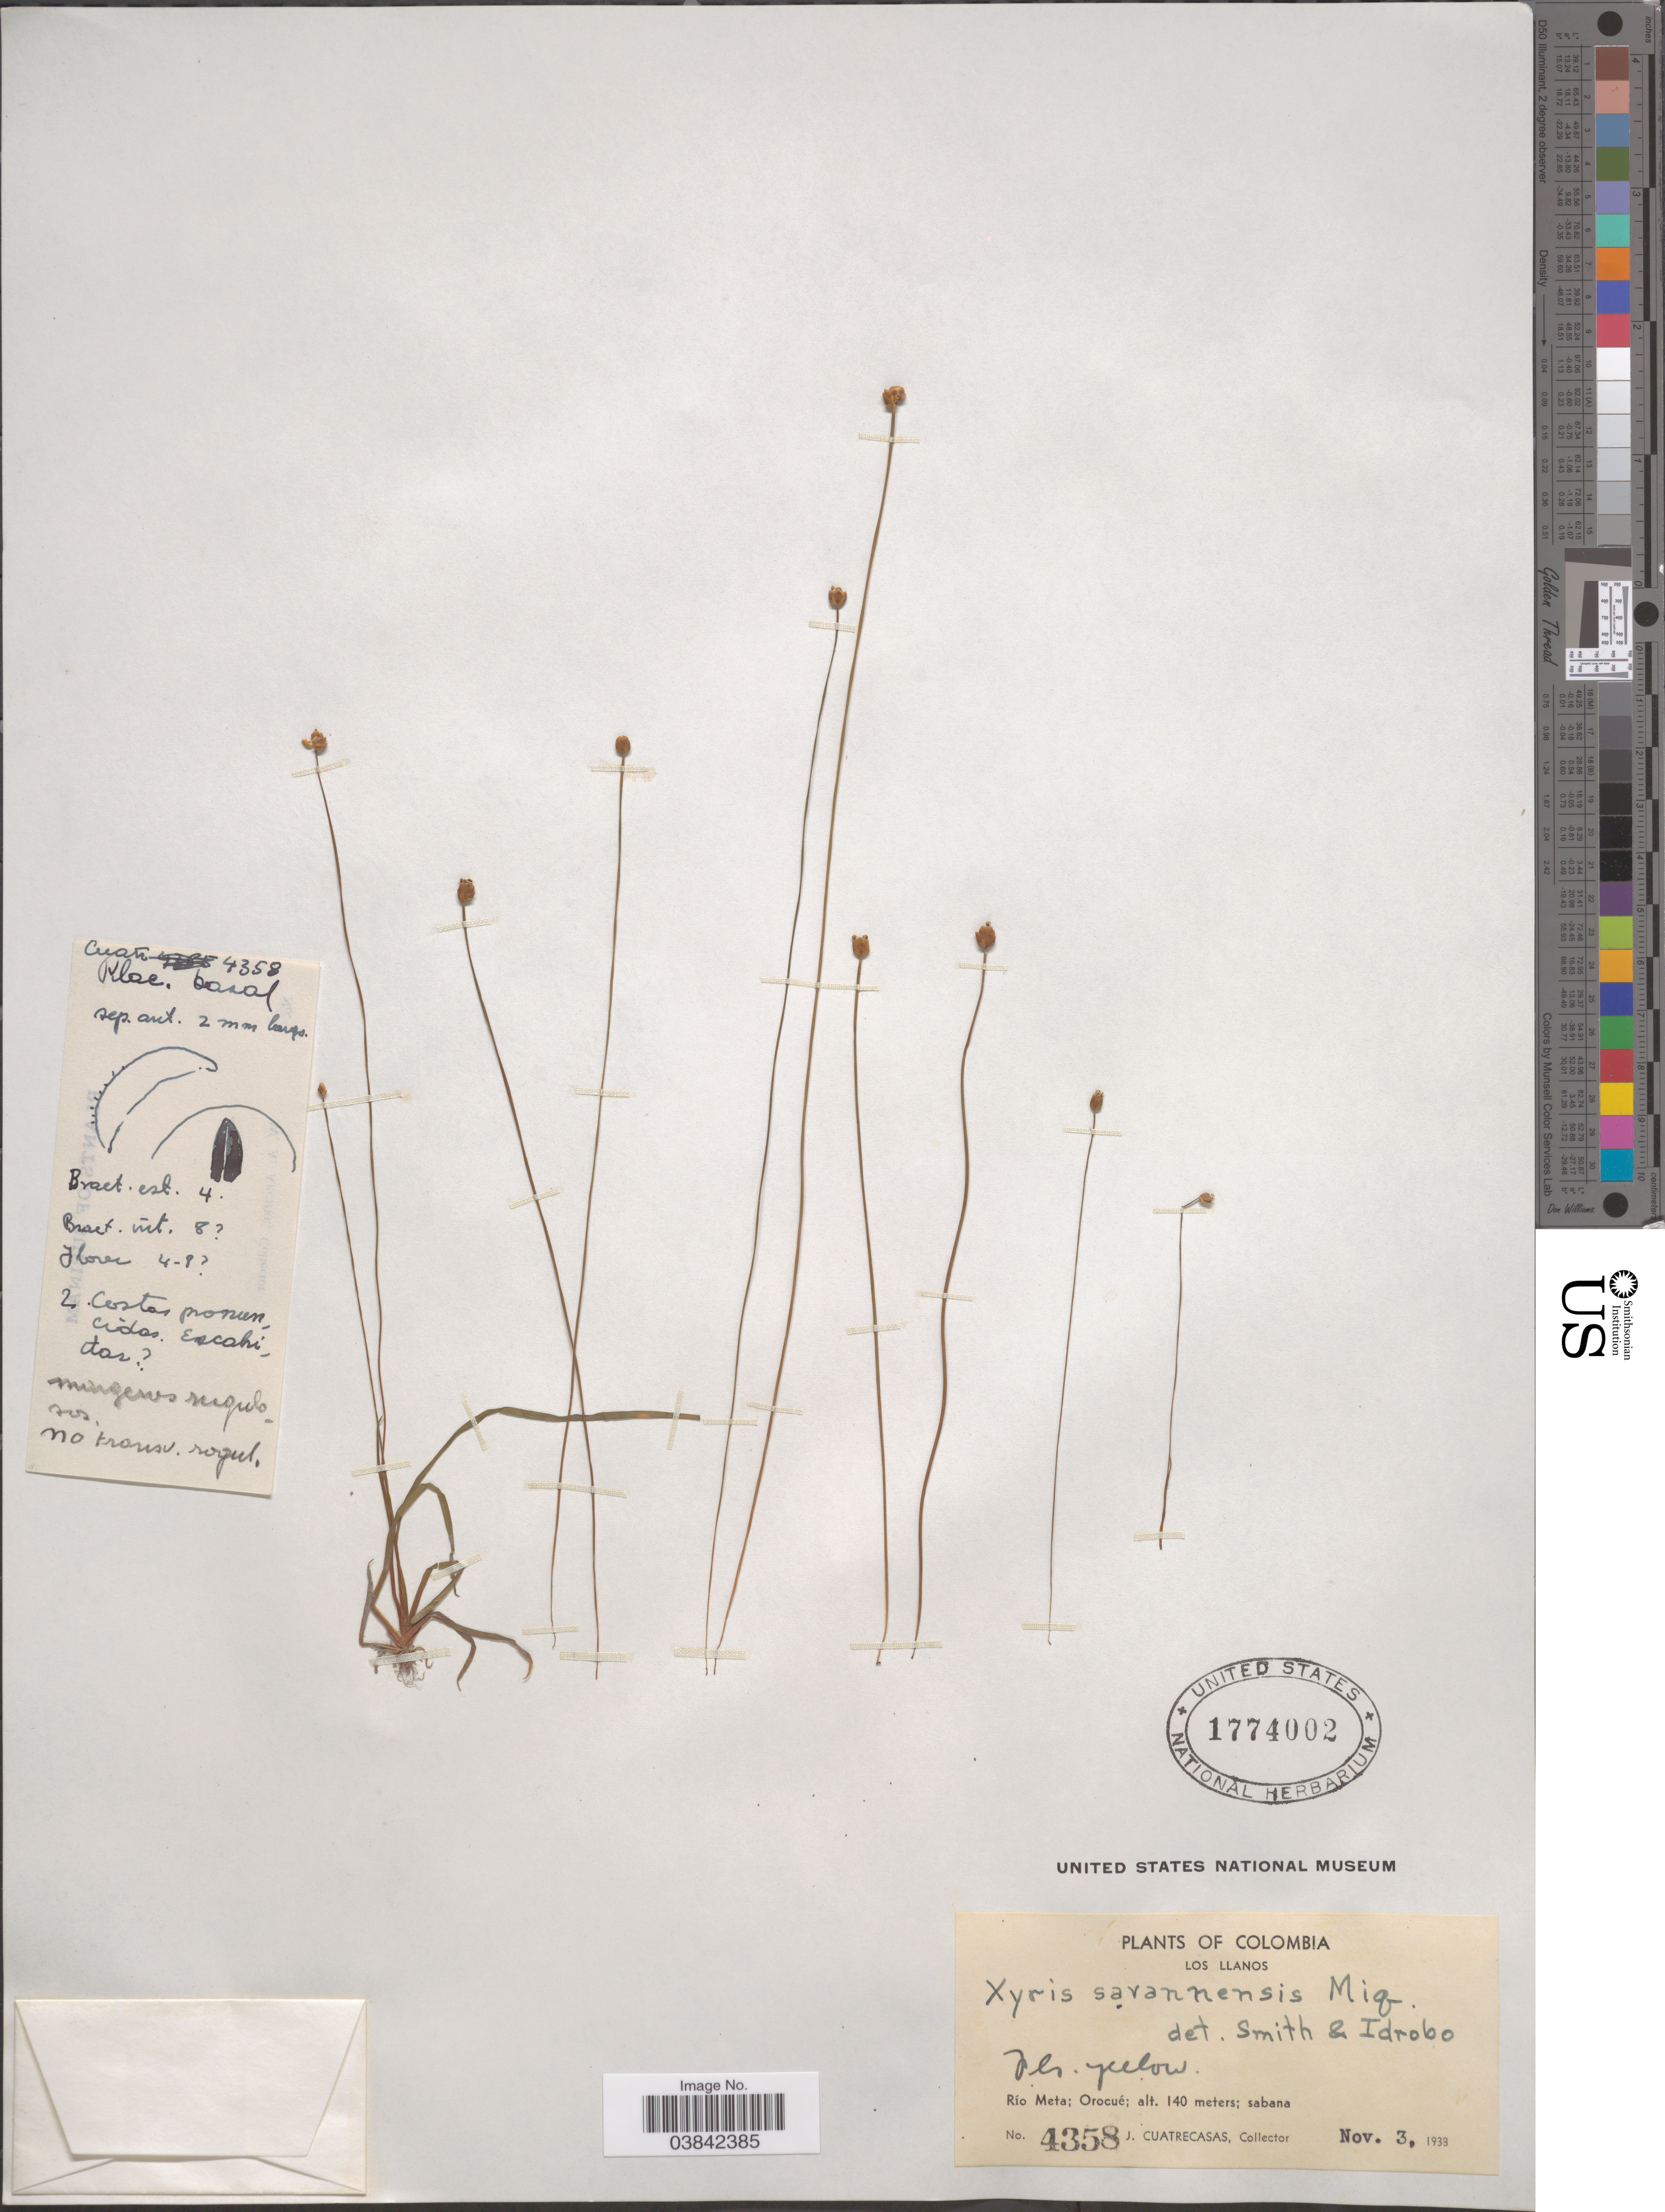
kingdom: Plantae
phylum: Tracheophyta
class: Liliopsida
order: Poales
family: Xyridaceae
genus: Xyris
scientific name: Xyris savanensis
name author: Miq.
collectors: J. Cuatrecasas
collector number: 4358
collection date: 1933-11-03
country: Colombia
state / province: Meta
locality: Los Llanos. Río Meta; Orocué.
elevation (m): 140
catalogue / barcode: US 1774002